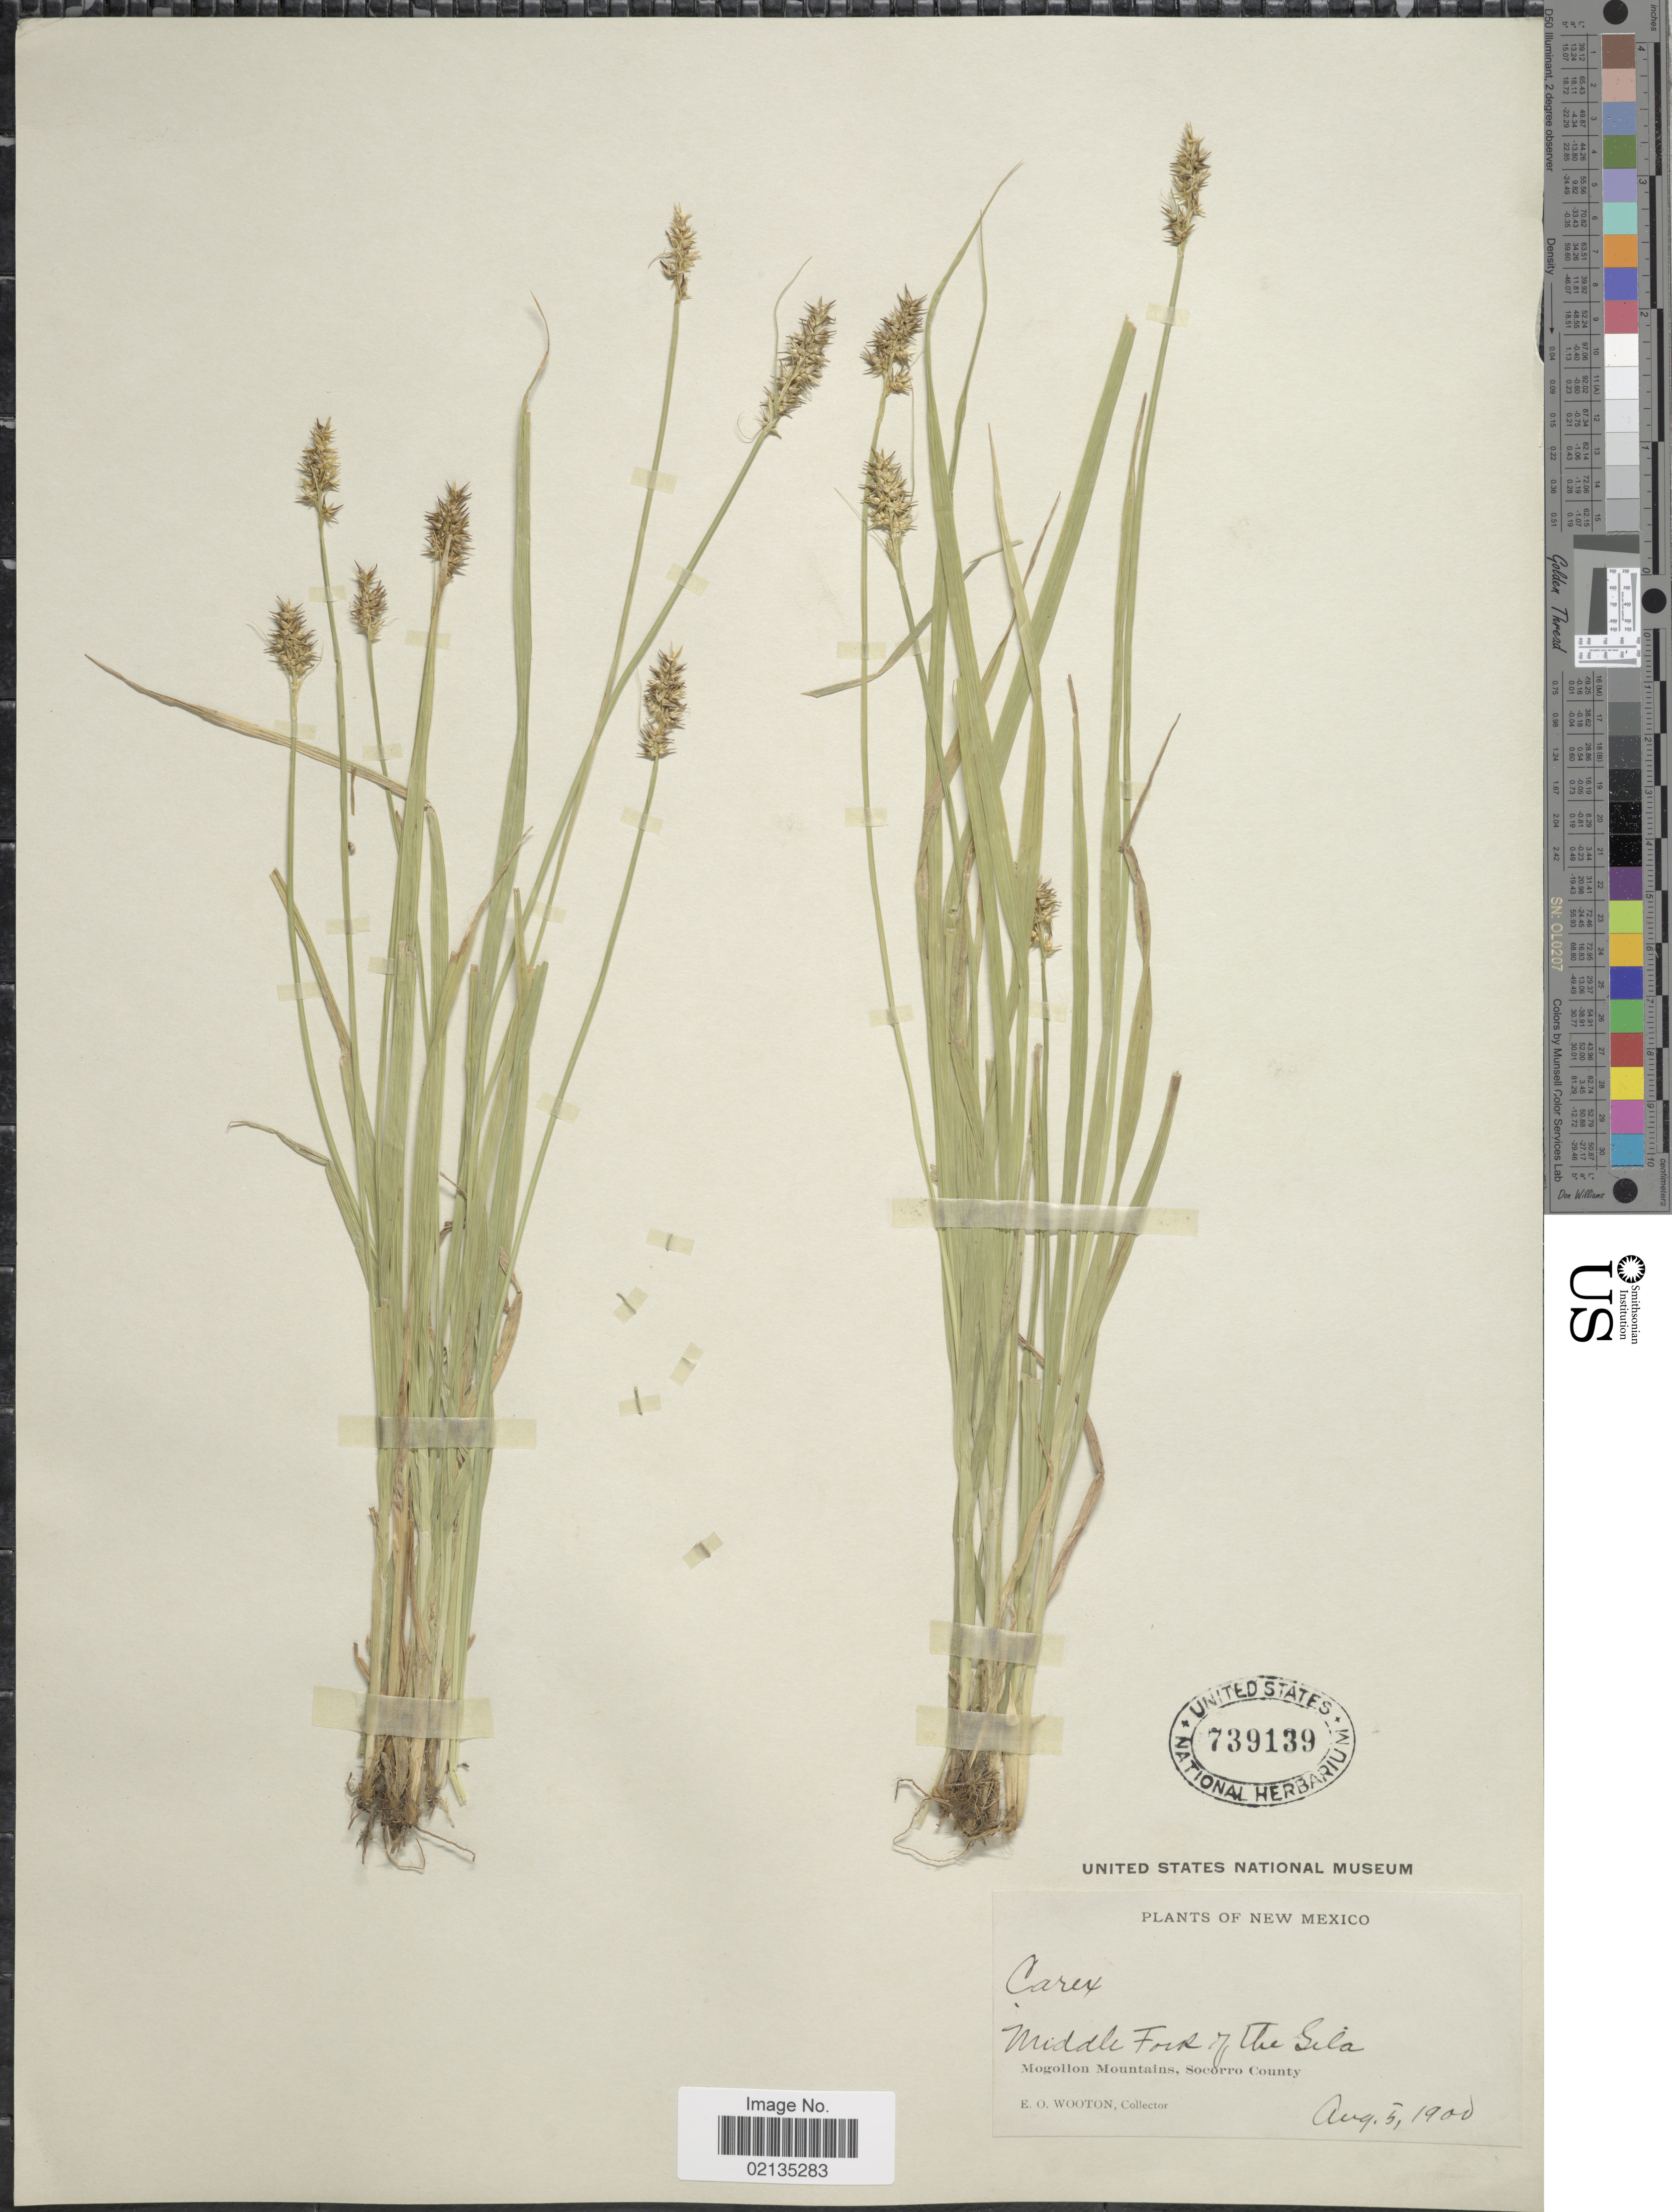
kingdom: Plantae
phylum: Tracheophyta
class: Liliopsida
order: Poales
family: Cyperaceae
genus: Carex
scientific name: Carex stipata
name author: Muhl. ex Willd.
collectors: E. O. Wooton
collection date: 1900-08-05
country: United States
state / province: New Mexico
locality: Middle Fork of the Sila, Mogollon Mountains, Socorro County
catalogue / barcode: US 739139